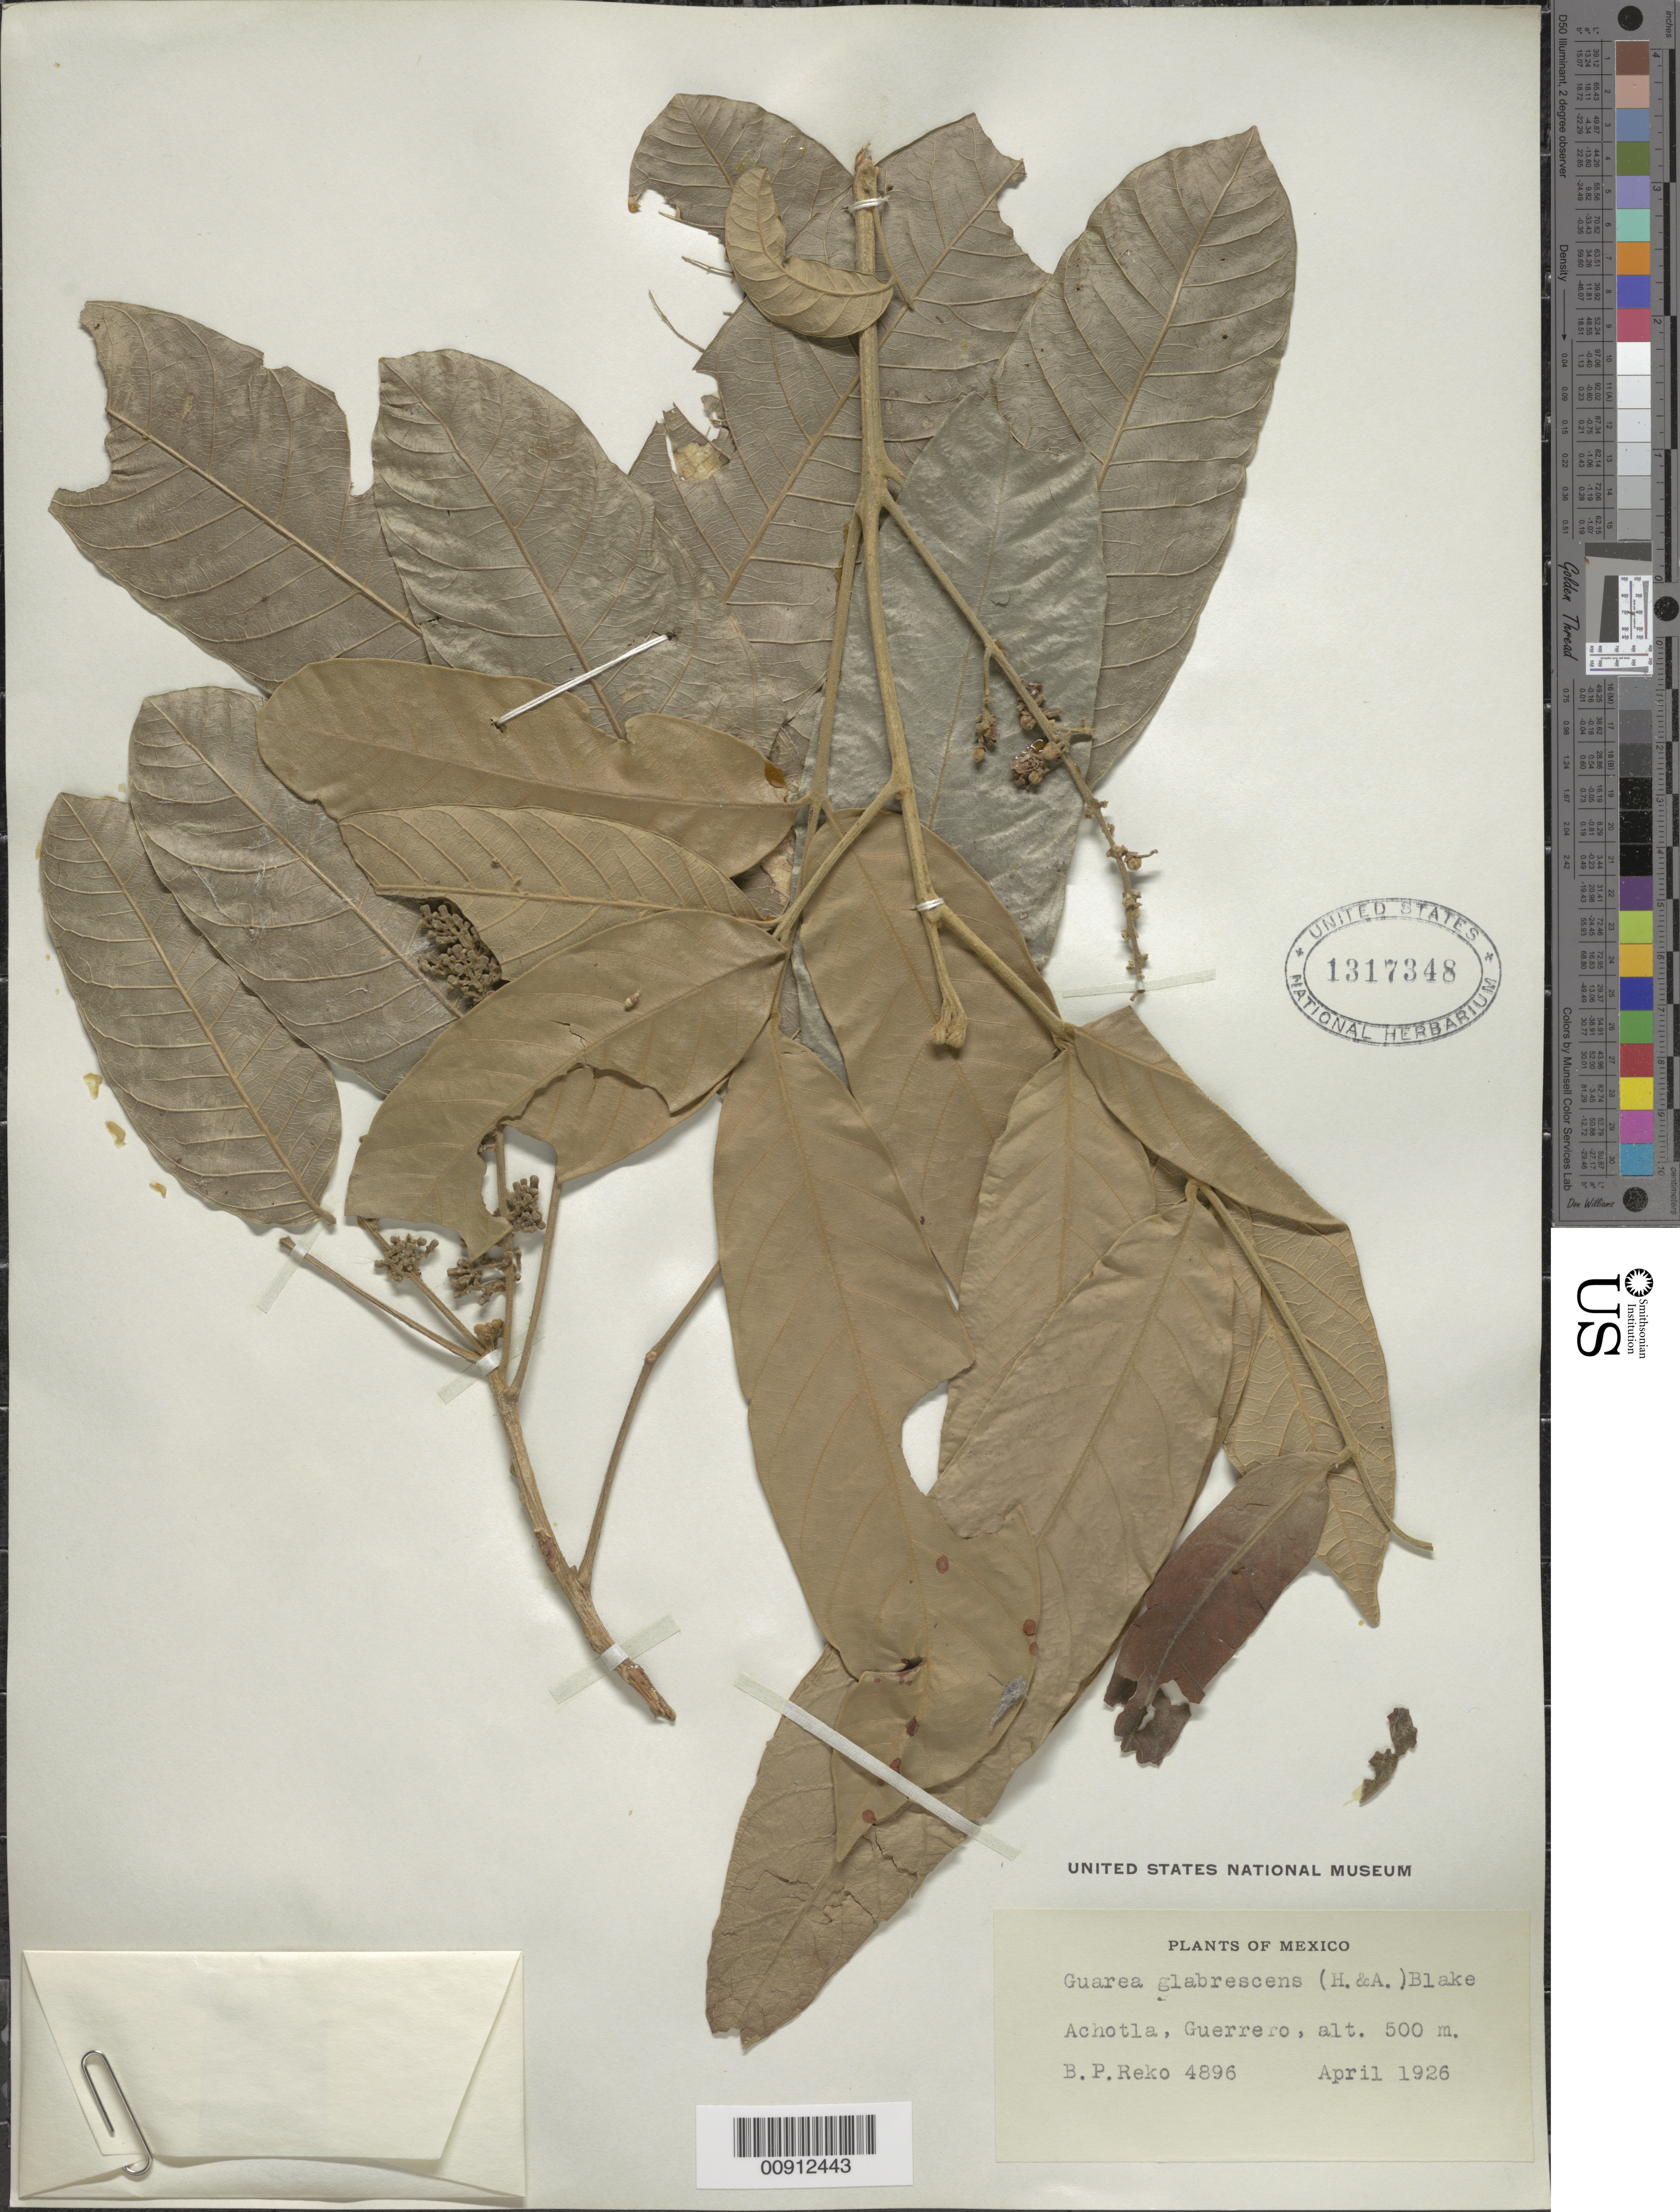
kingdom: Plantae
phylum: Tracheophyta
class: Magnoliopsida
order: Sapindales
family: Meliaceae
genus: Guarea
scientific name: Guarea glabrescens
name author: (Hook.) S.F. Blake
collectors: B. P. Reko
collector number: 4896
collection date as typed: Apr 1926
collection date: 1926-04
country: Mexico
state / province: Guerrero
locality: Achotla, Guerrero.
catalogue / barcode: US 1317348